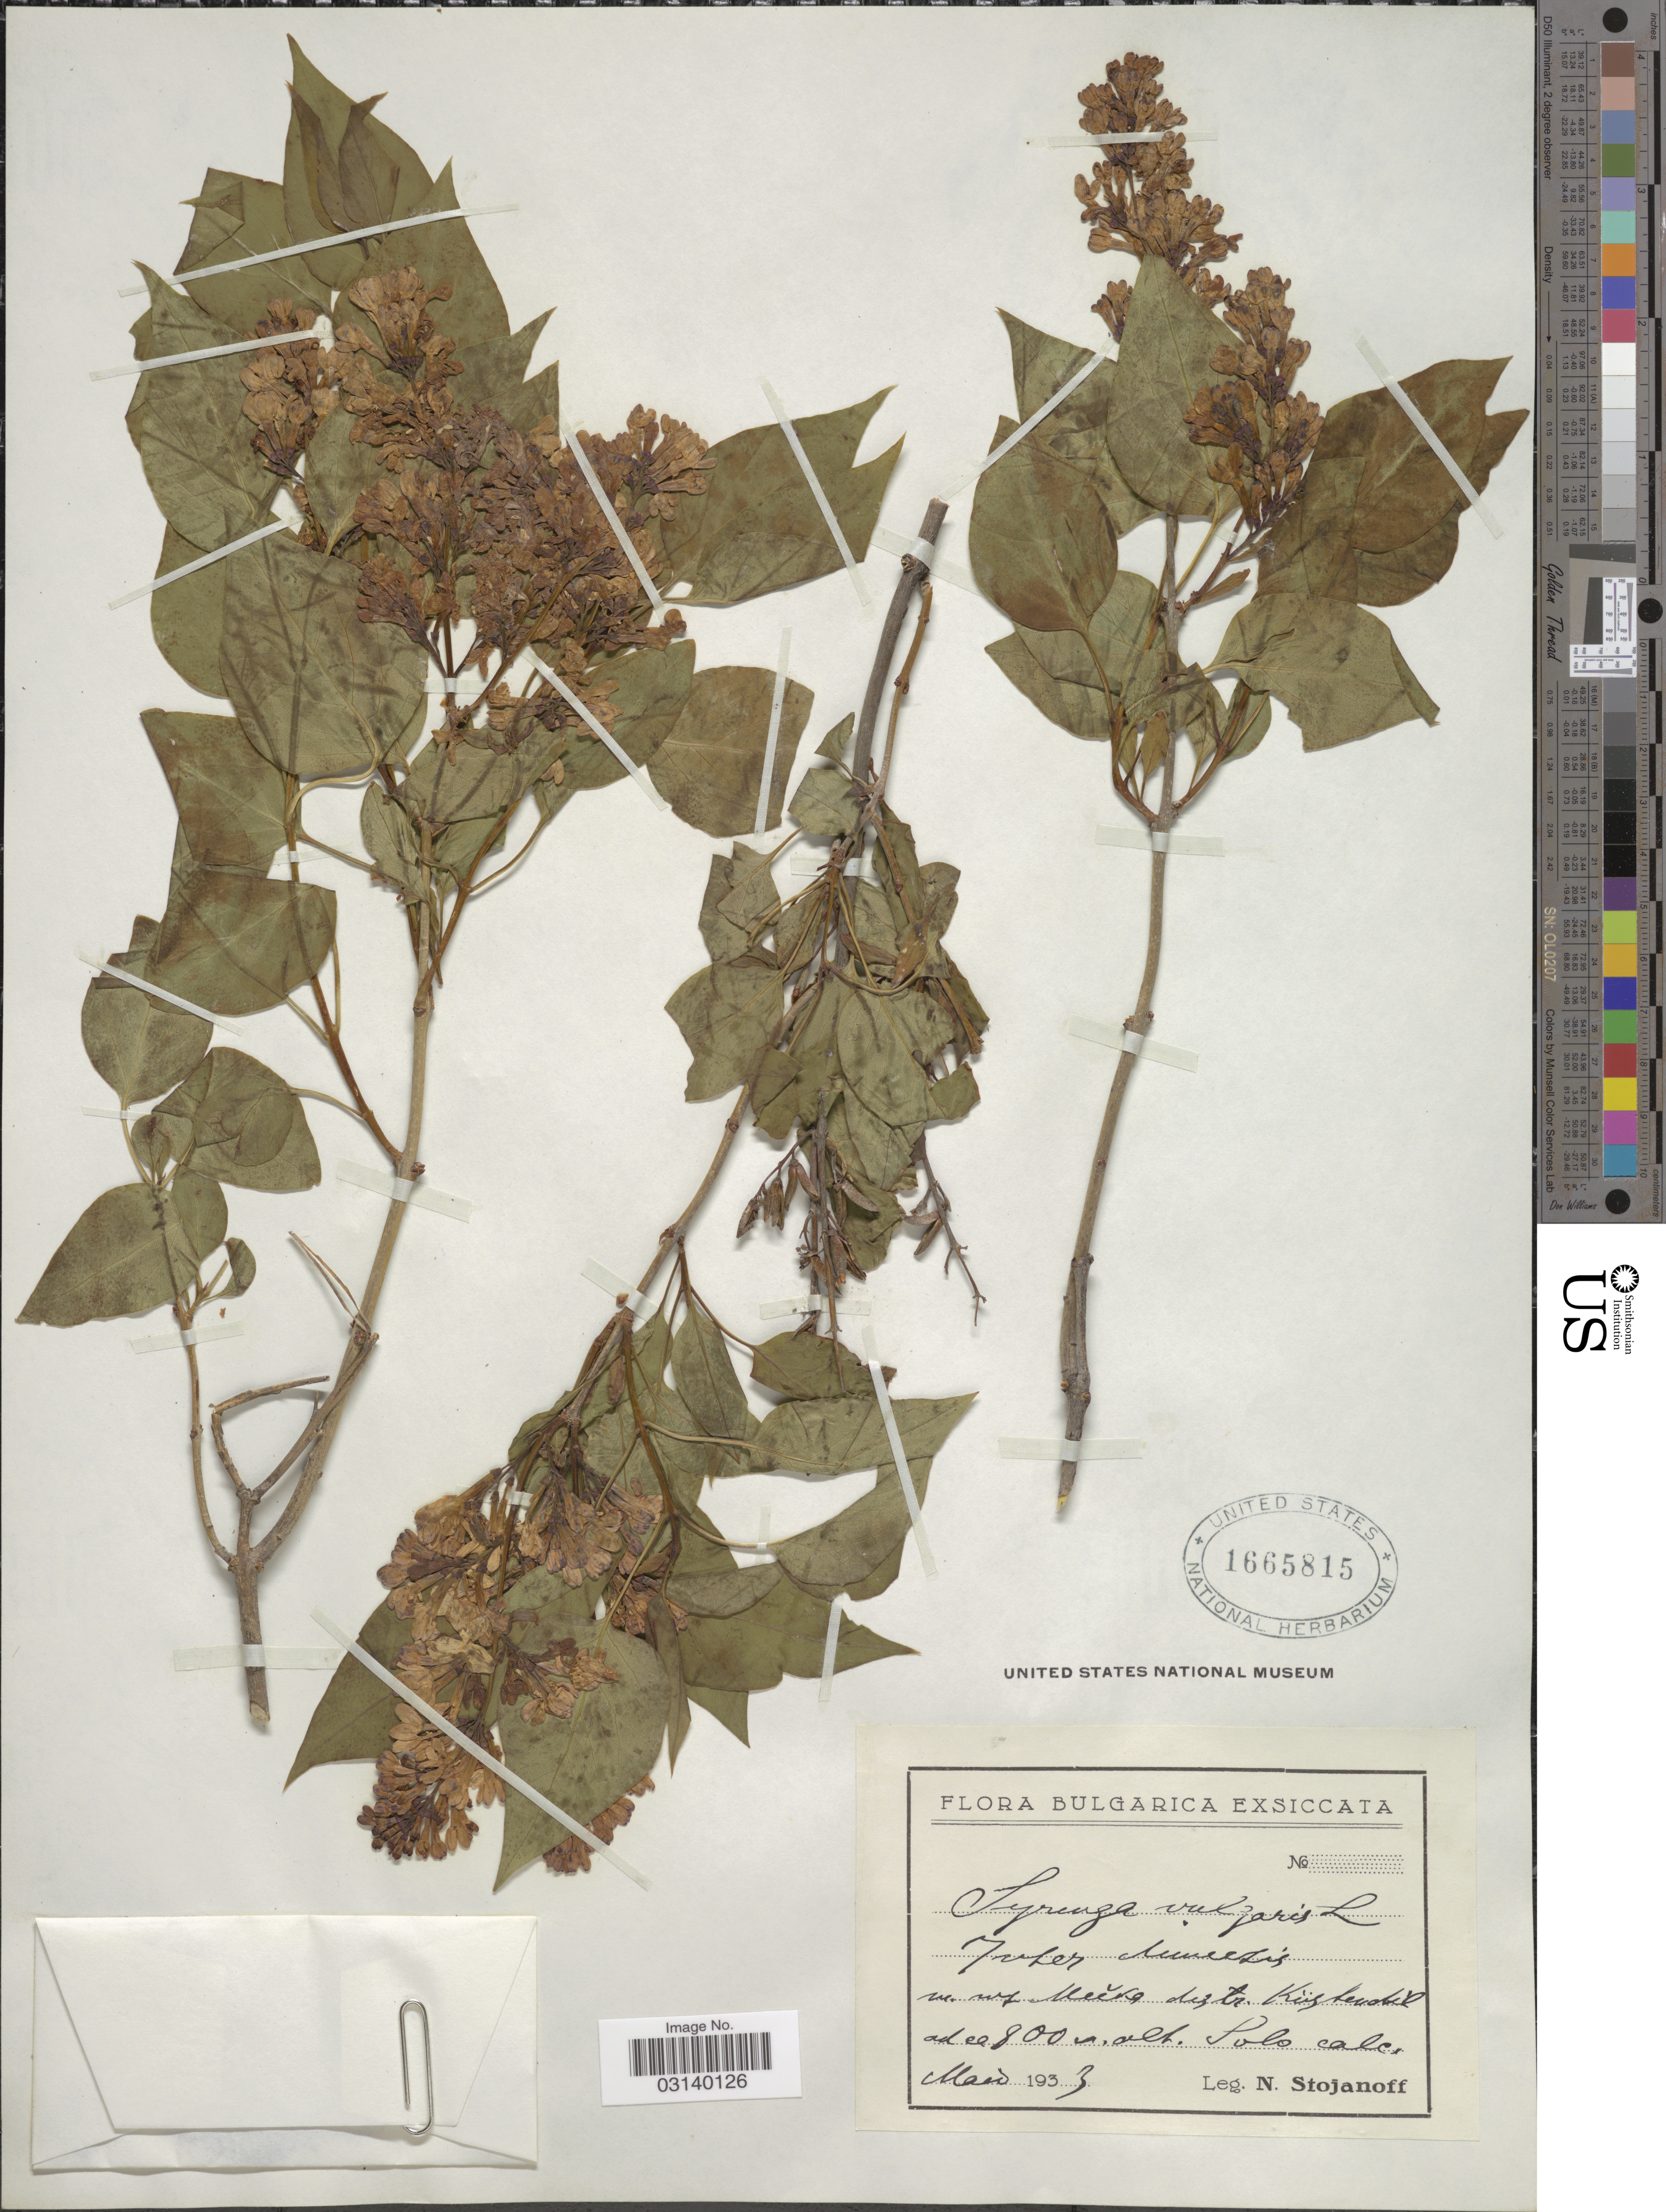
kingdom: Plantae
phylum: Tracheophyta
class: Magnoliopsida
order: Lamiales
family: Oleaceae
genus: Syringa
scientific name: Syringa vulgaris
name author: L.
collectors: N. Stojanoff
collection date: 1933-05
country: Bulgaria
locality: Distr. Küstendil. Solo calc. [interpreted]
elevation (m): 800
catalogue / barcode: US 1665815